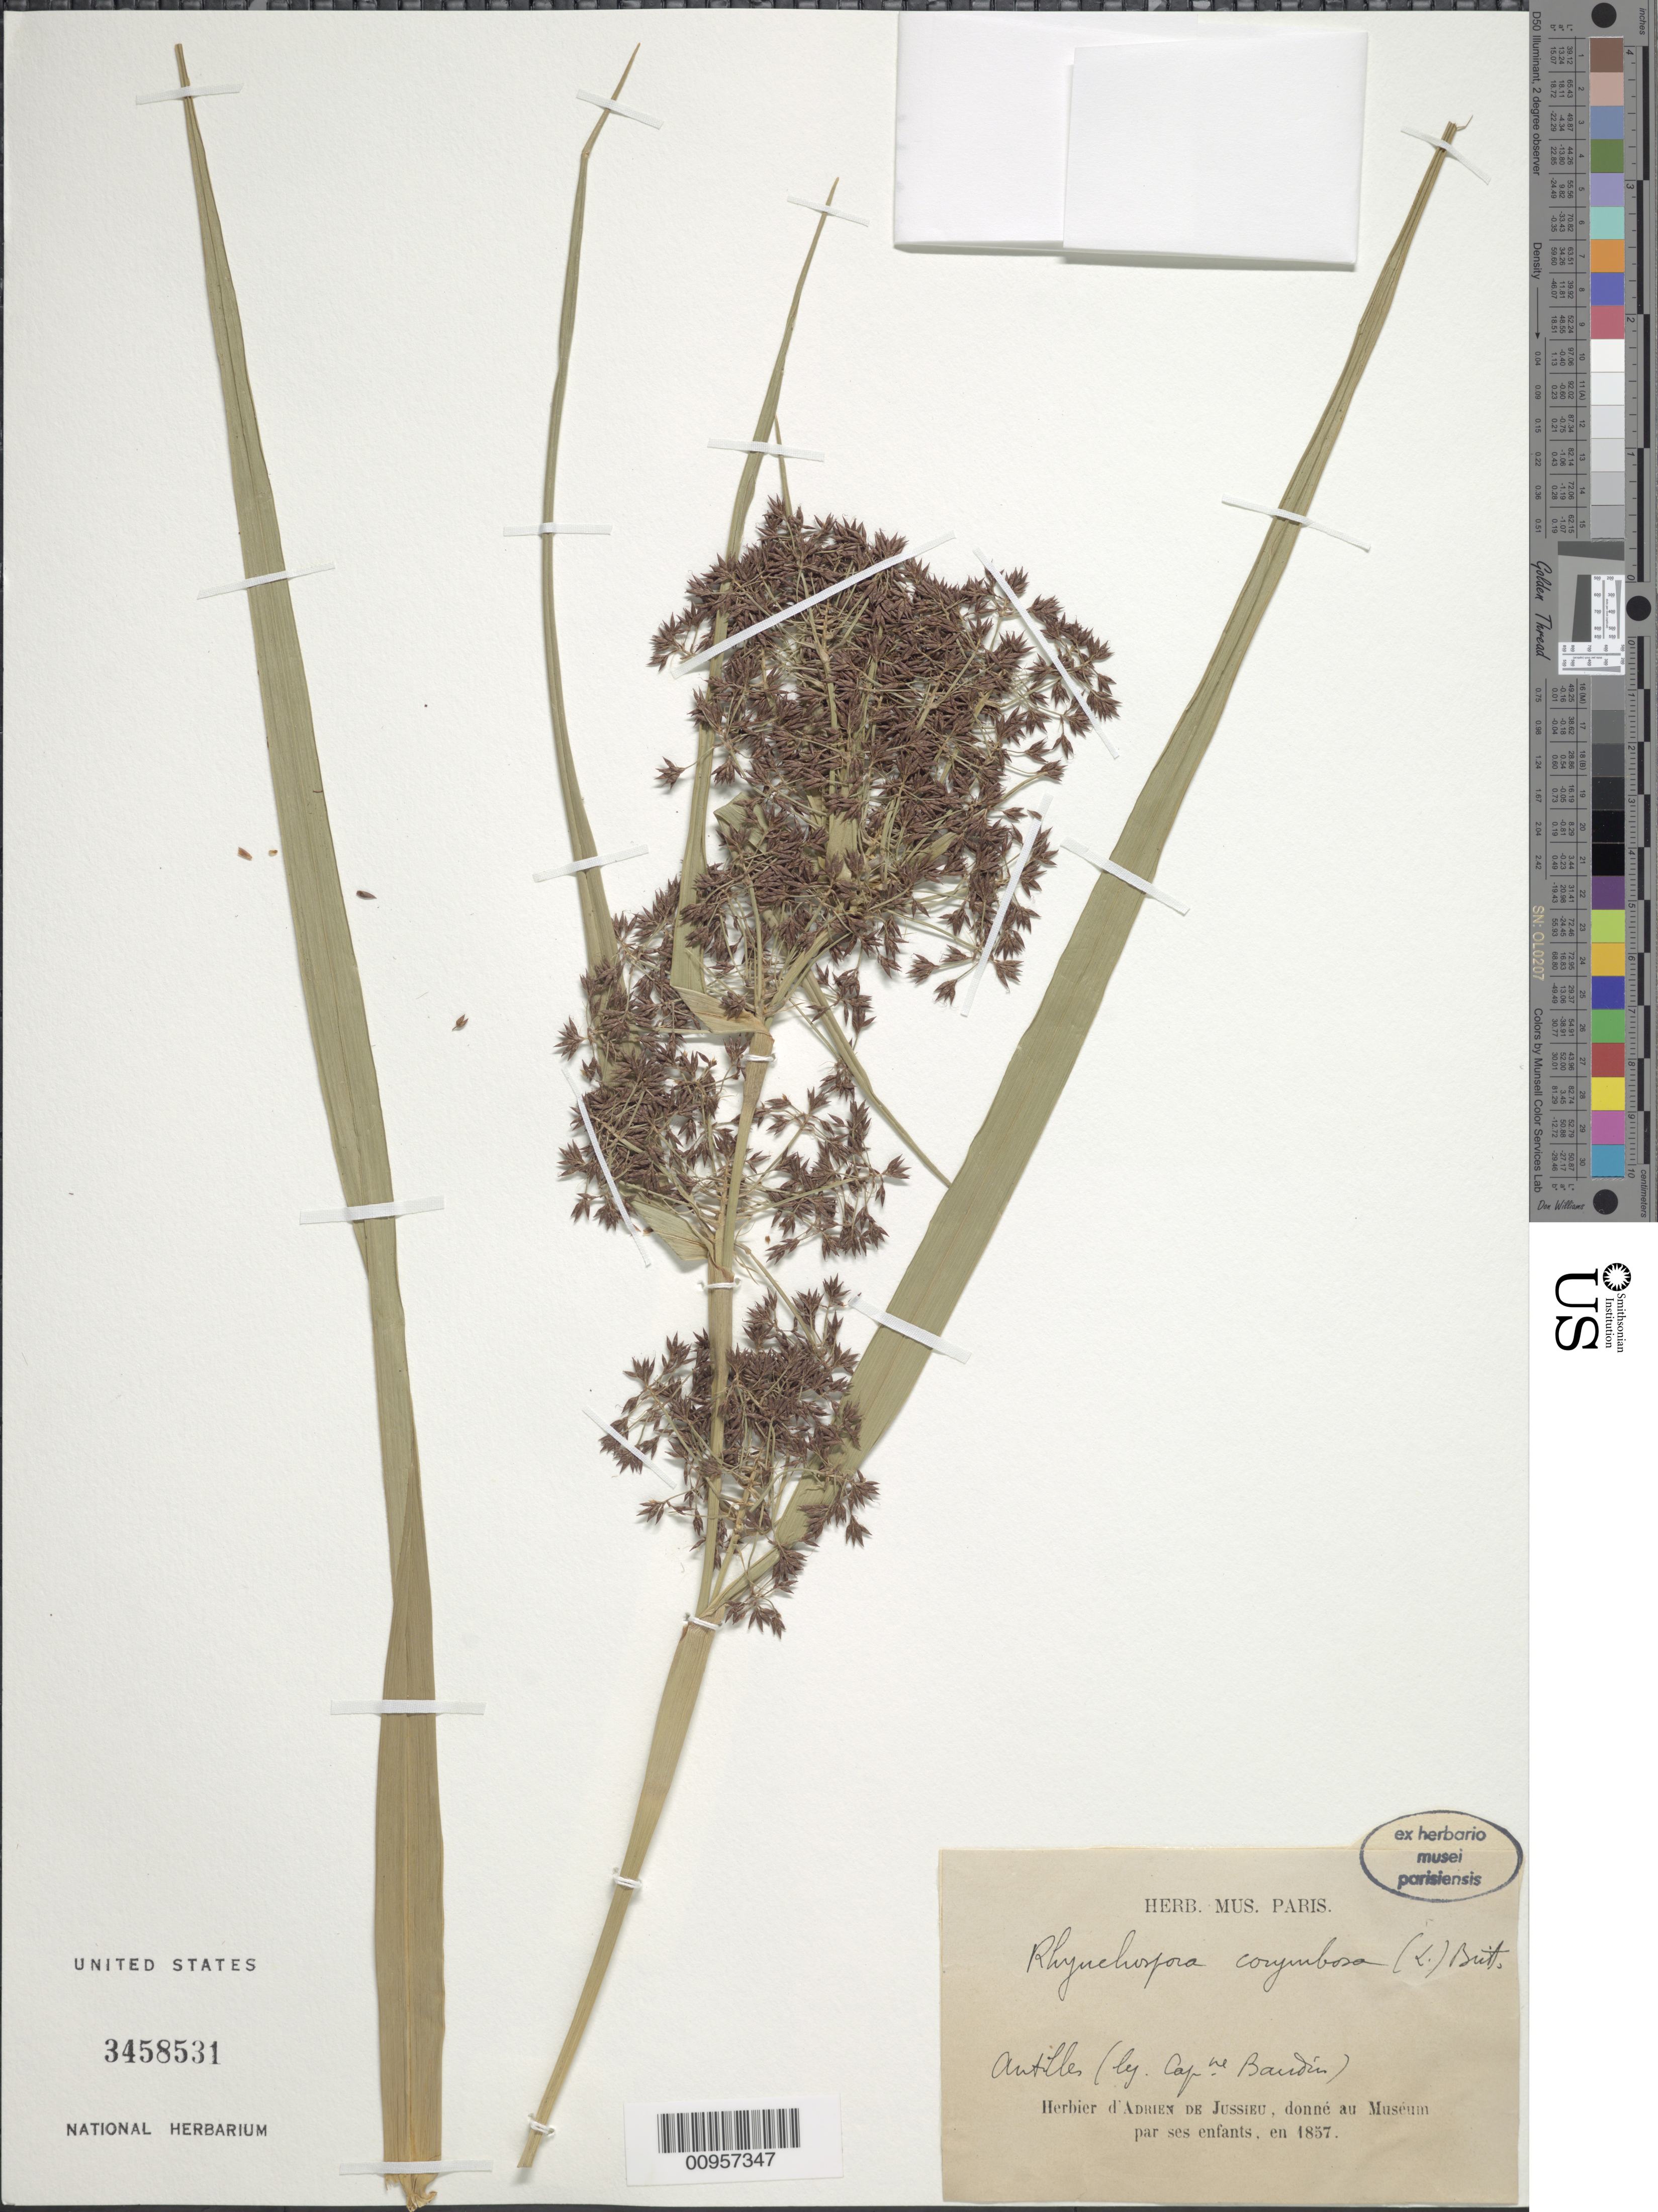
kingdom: Plantae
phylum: Tracheophyta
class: Liliopsida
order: Poales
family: Cyperaceae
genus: Rhynchospora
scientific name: Rhynchospora corymbosa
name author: (L.) Britton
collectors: T. Baudin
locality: Antilles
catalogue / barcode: US 3458531